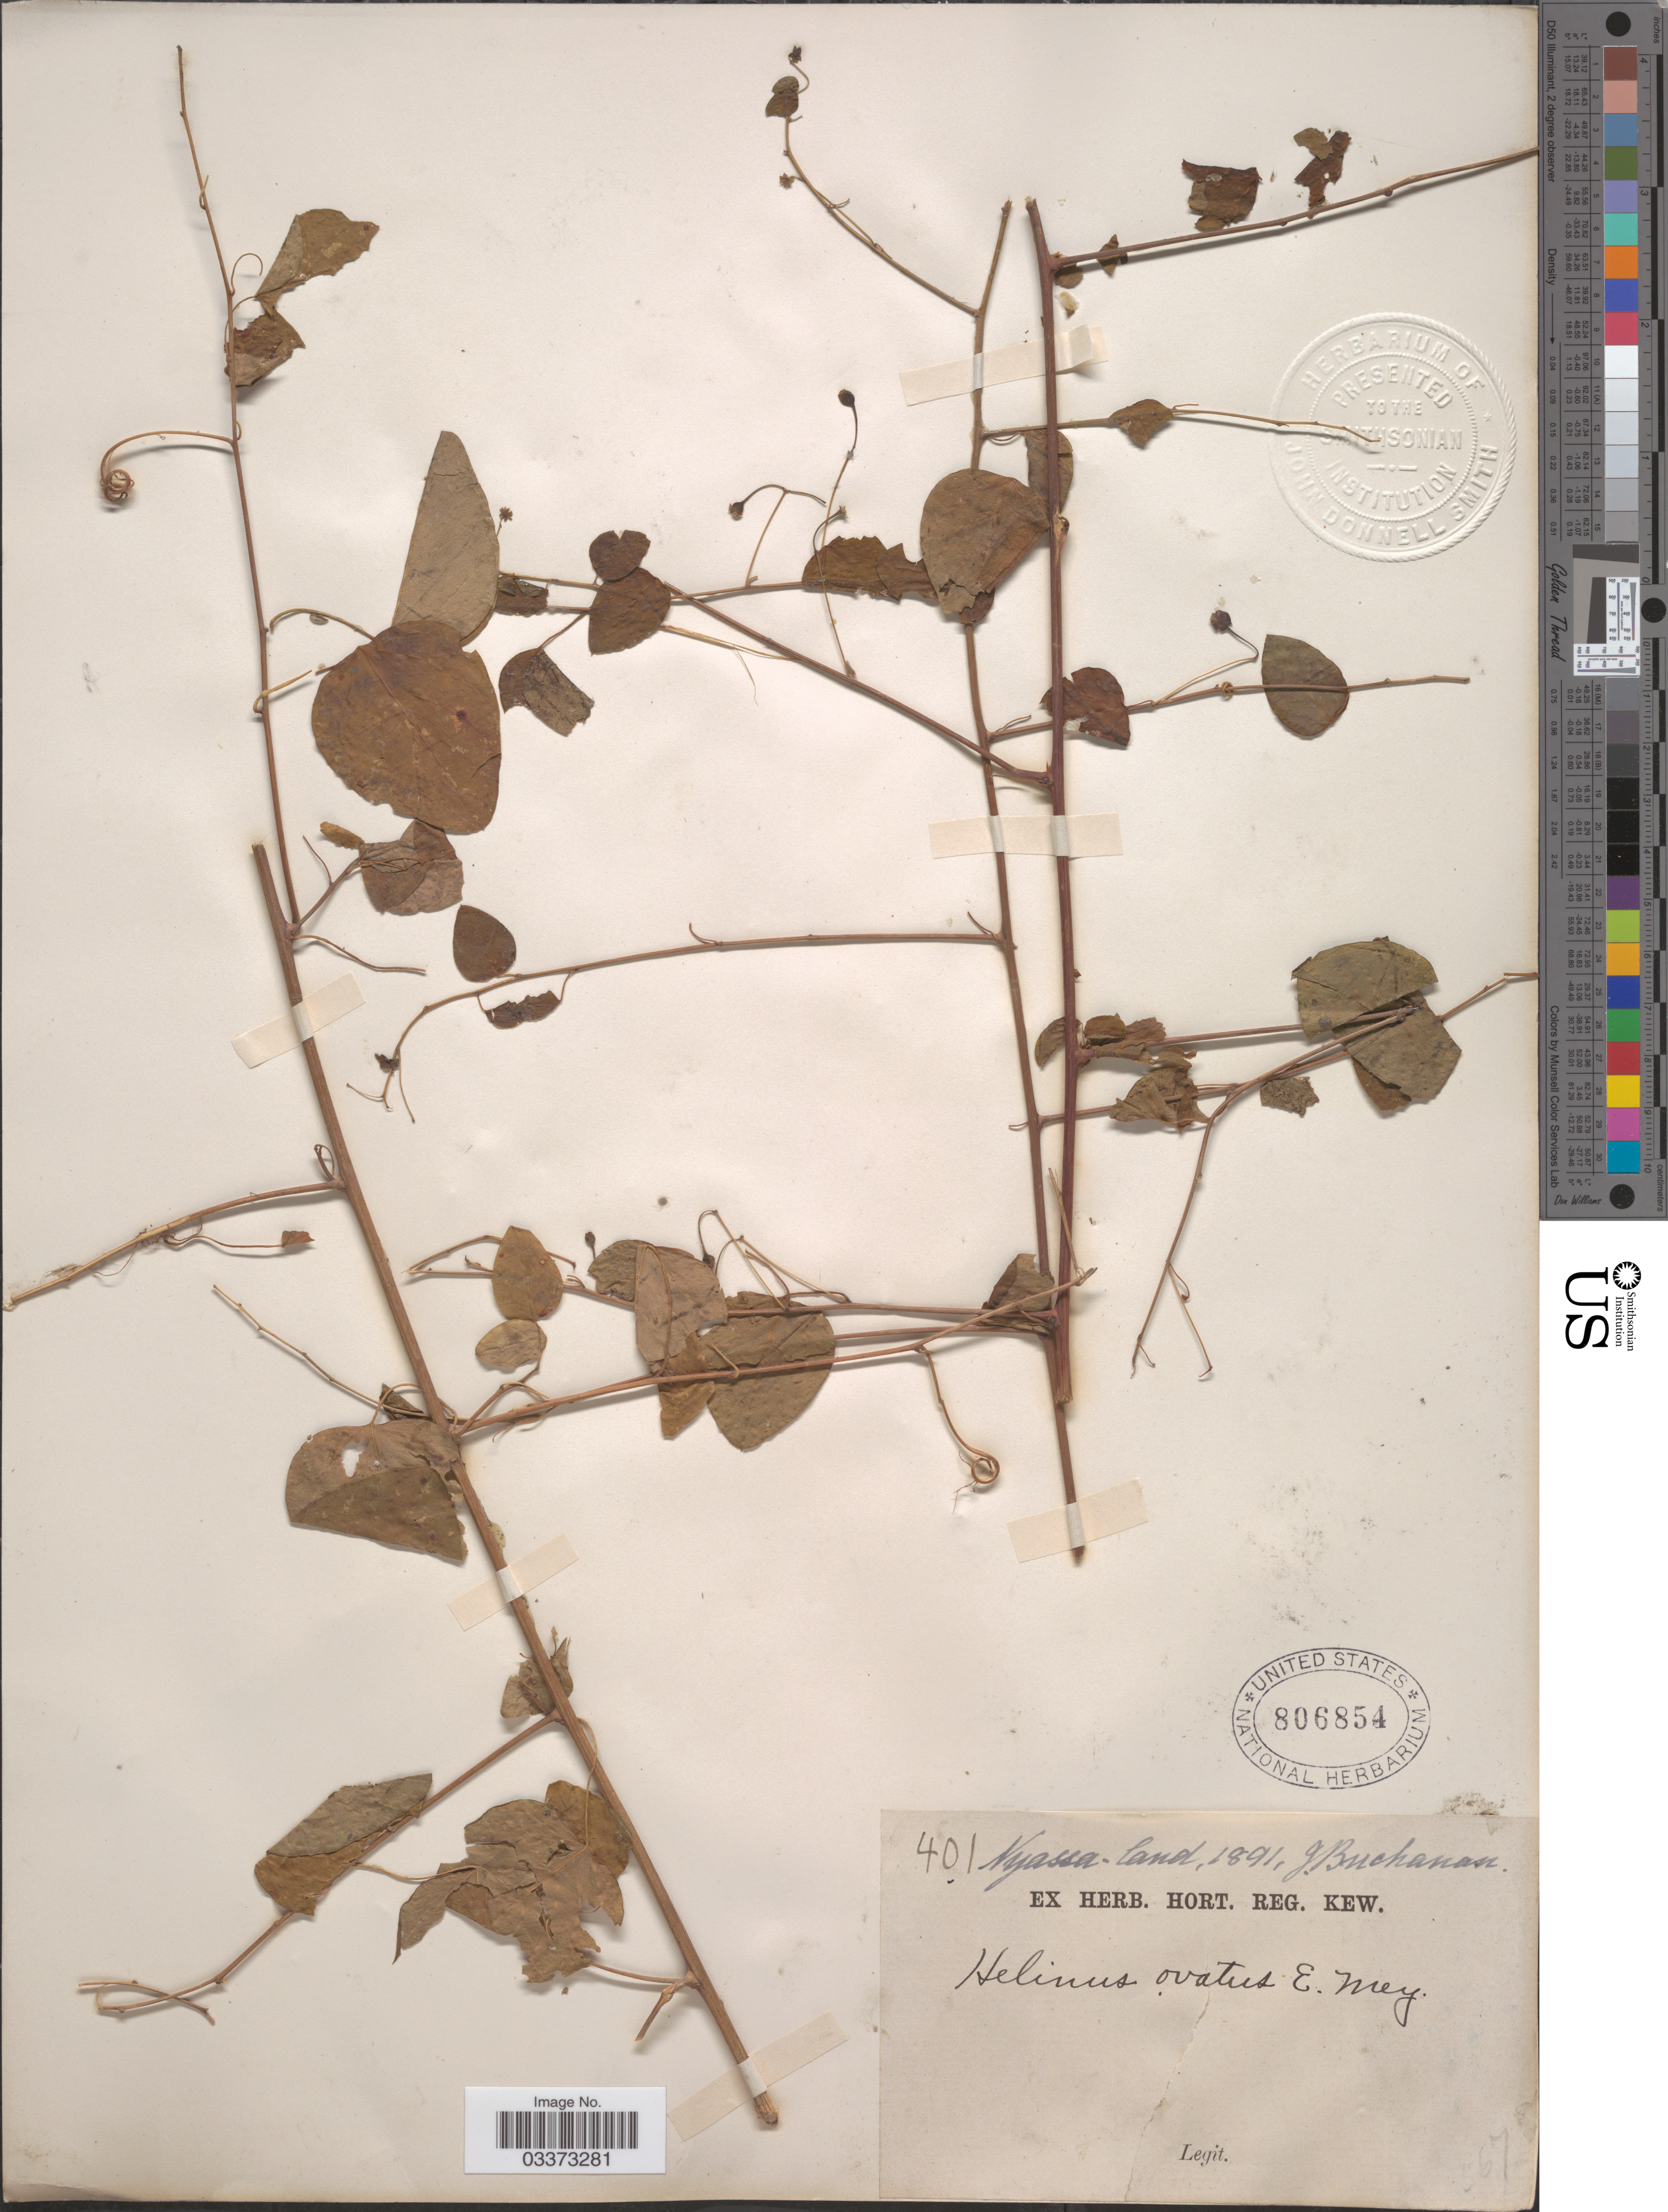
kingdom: Plantae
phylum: Tracheophyta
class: Magnoliopsida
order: Rosales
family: Rhamnaceae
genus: Helinus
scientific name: Helinus ovatus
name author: E. Mey. ex Sond.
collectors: J. Buchanan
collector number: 401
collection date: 1891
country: Malawi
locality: Nyassa-land.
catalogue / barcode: US 806854